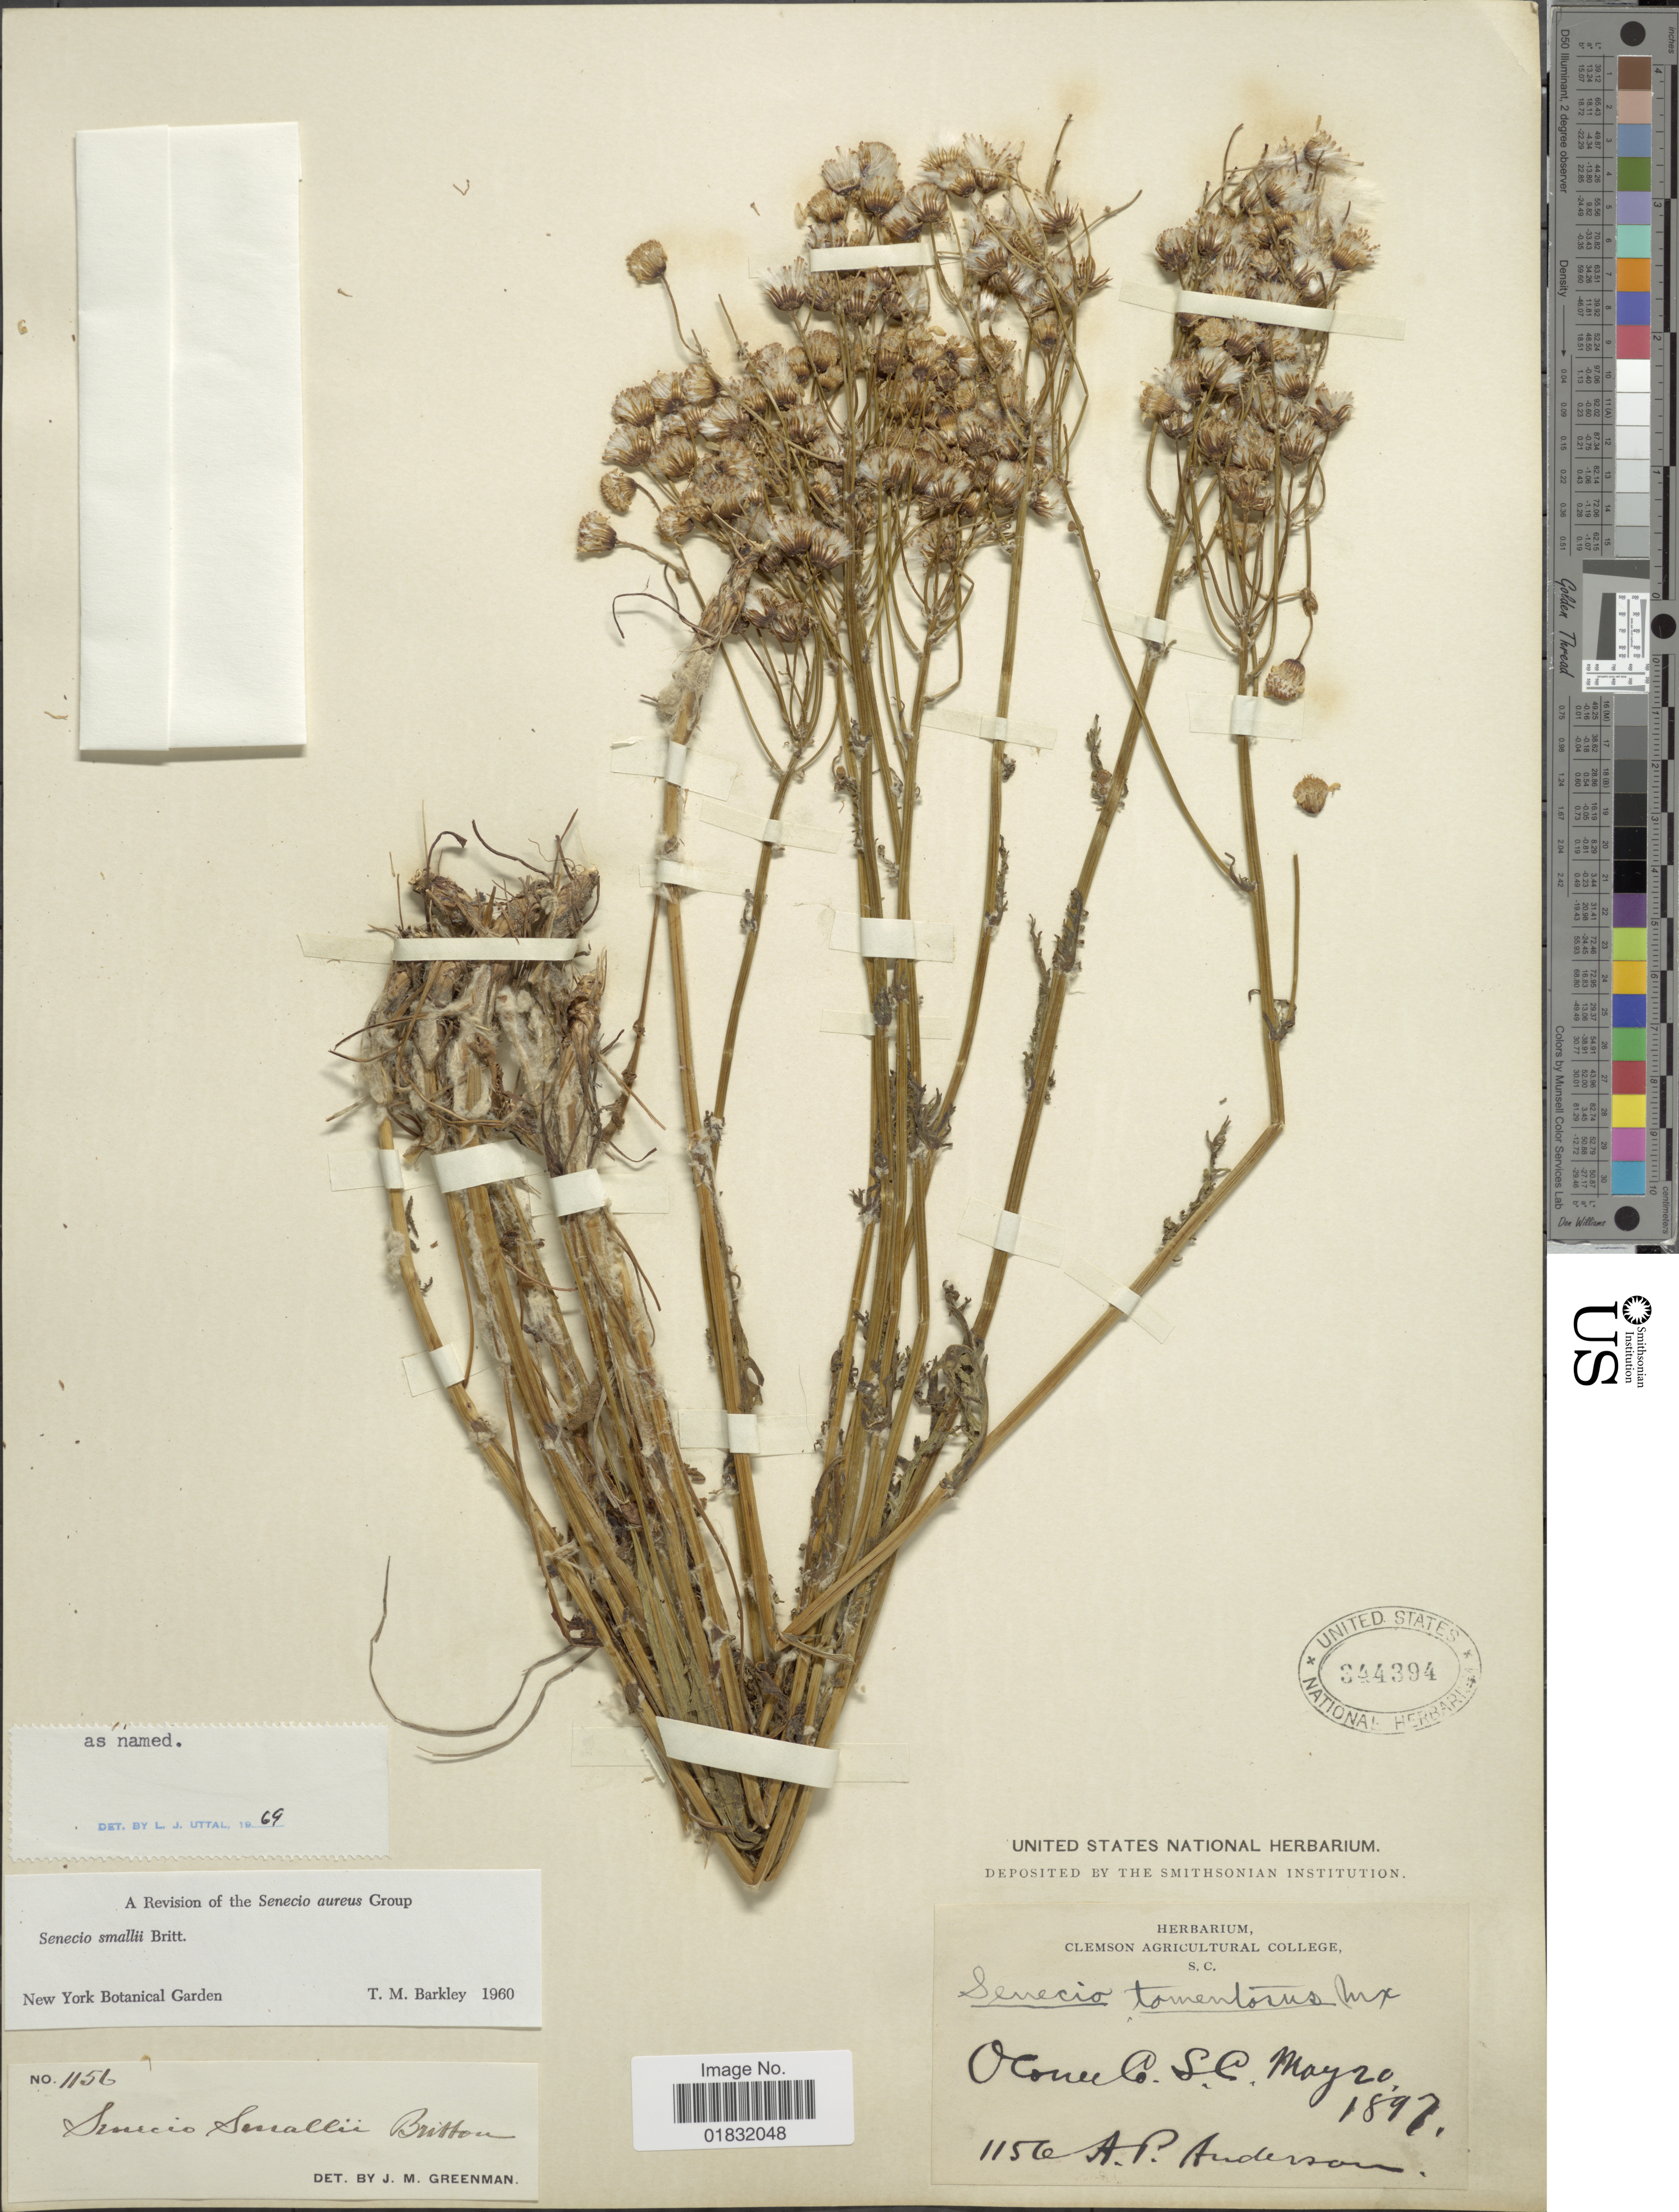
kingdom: Plantae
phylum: Tracheophyta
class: Magnoliopsida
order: Asterales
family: Asteraceae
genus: Packera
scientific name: Packera smallii Britton comb ined.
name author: Britton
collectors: A. P. Anderson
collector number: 1156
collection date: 1897-05-20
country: United States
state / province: South Carolina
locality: Oconee Co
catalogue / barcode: US 344394